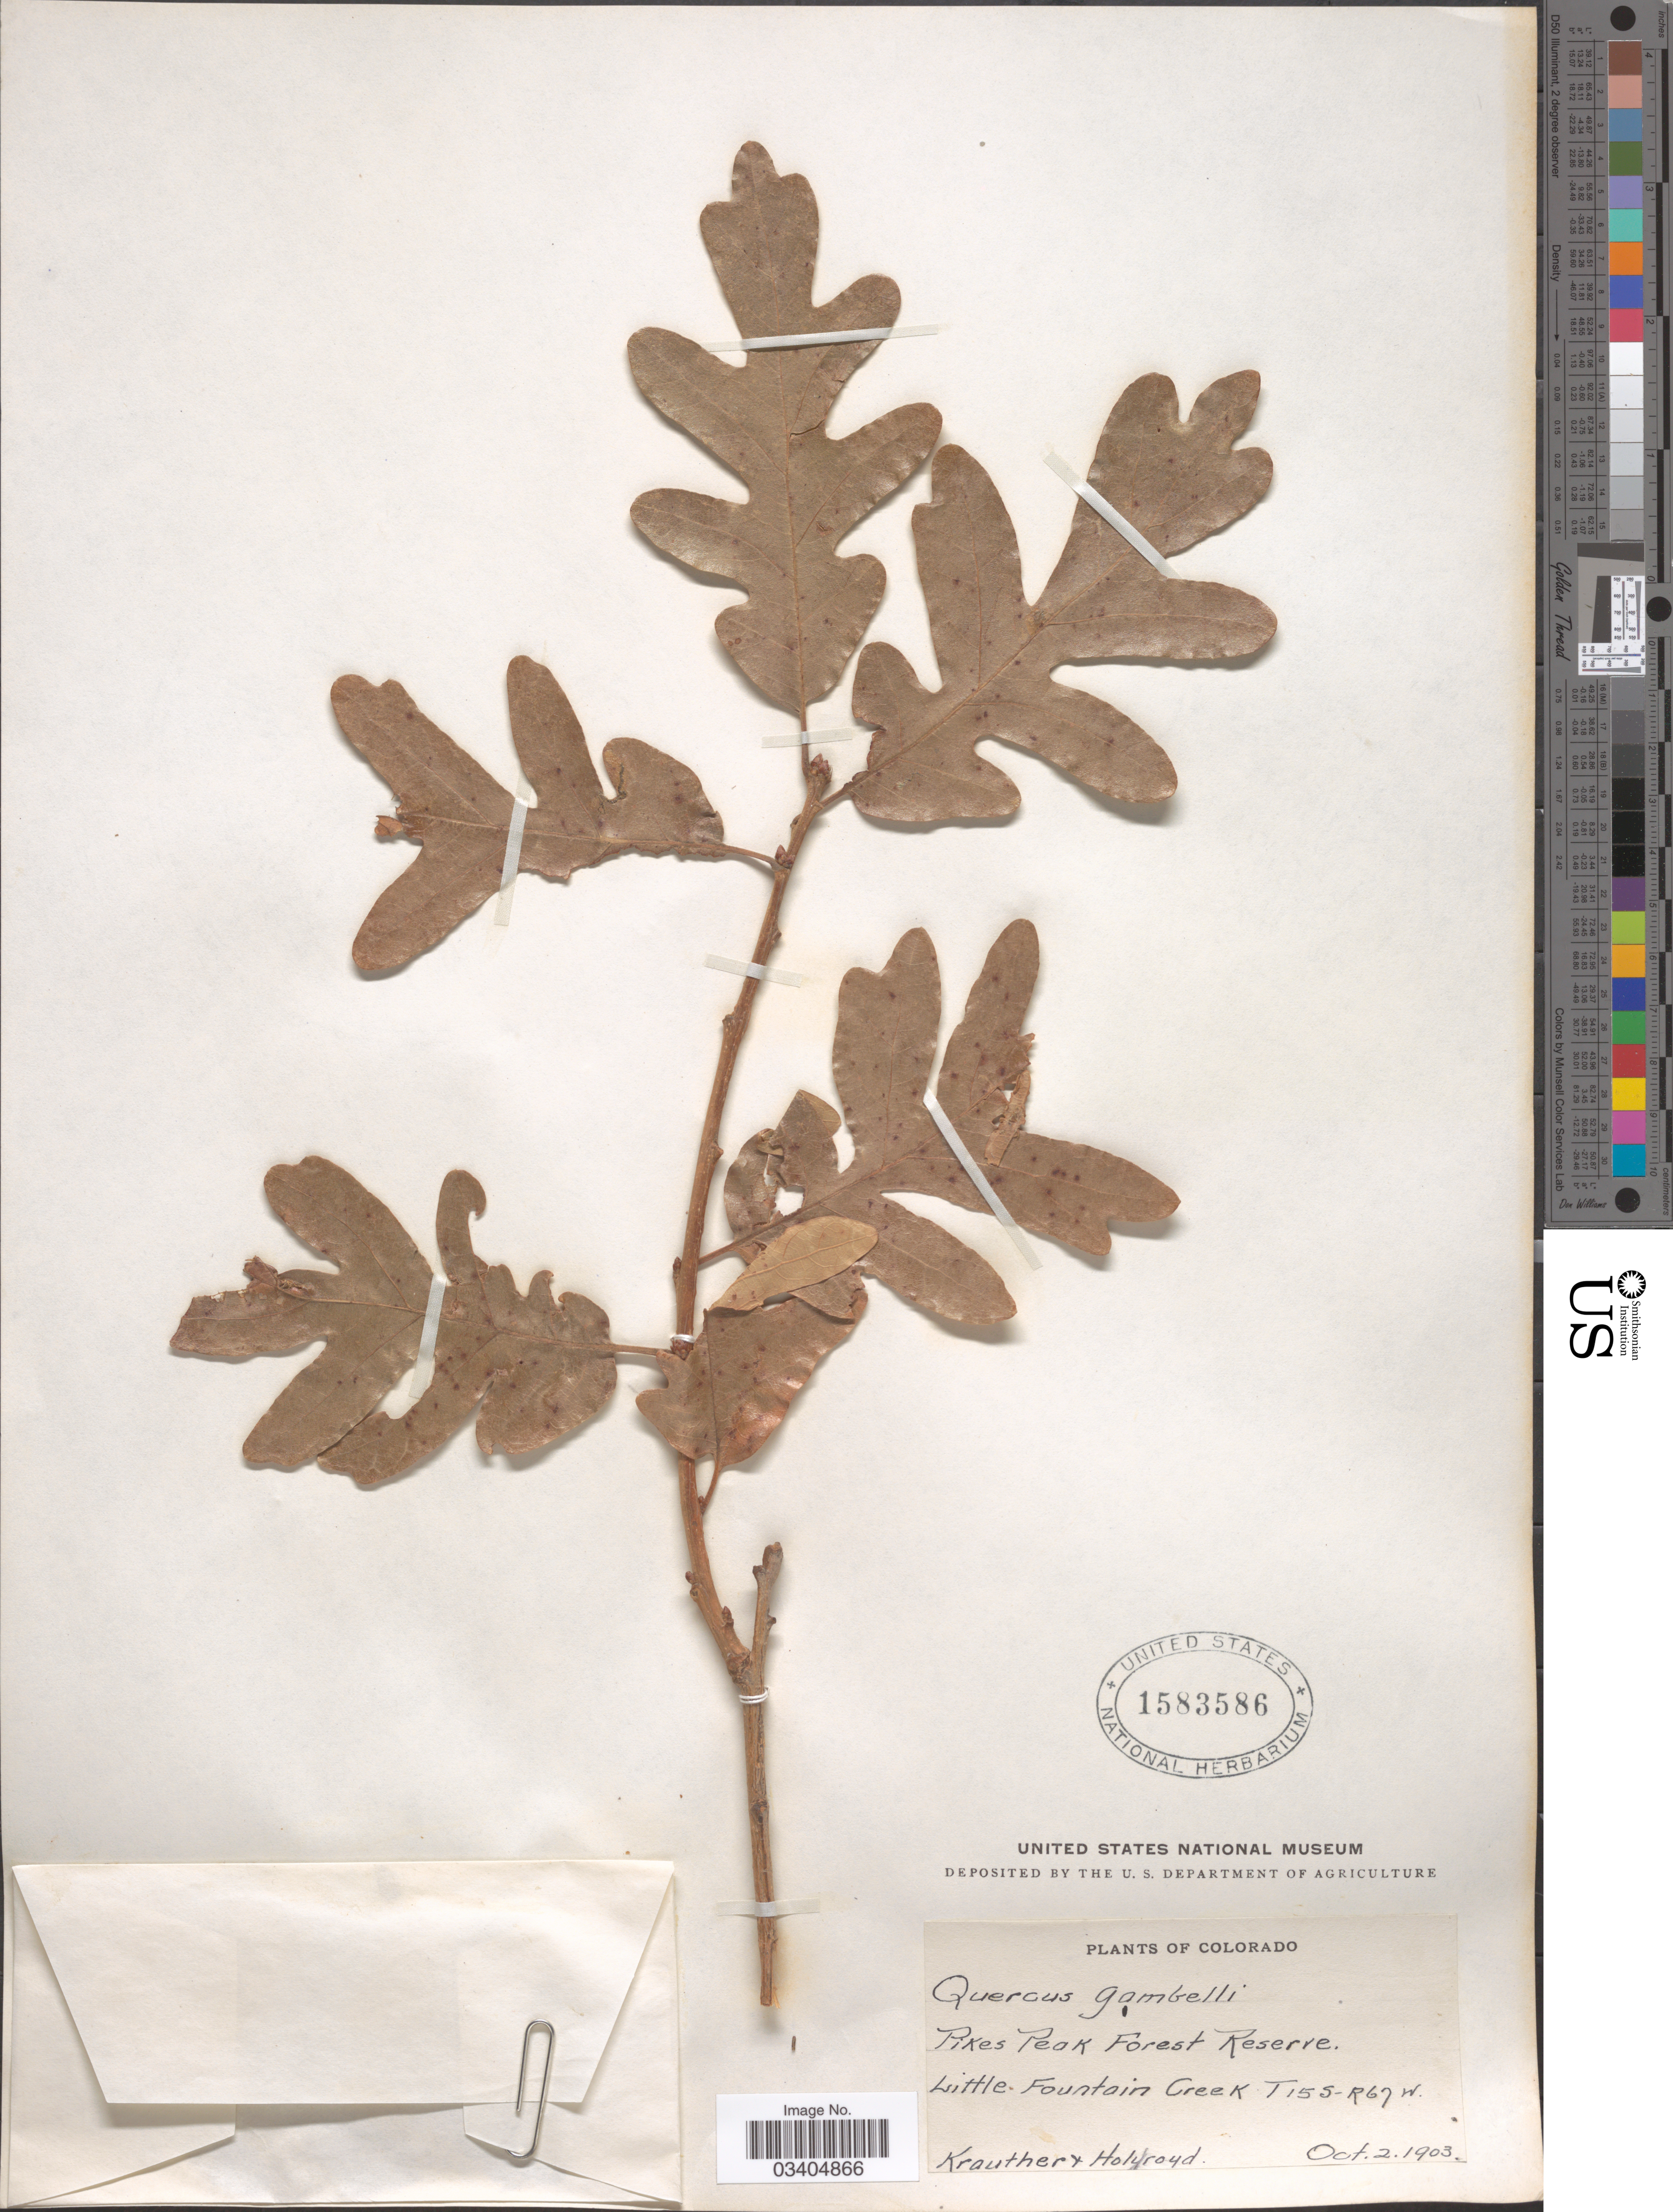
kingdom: Plantae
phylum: Tracheophyta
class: Magnoliopsida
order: Fagales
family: Fagaceae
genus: Quercus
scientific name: Quercus gambelii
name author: Nutt.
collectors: -. Krautter & Holyroyd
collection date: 1903-10-02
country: United States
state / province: Colorado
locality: Pikes Peak Forest Reserve. Little Fountain Creek T15S - R67W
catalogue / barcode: US 1583586